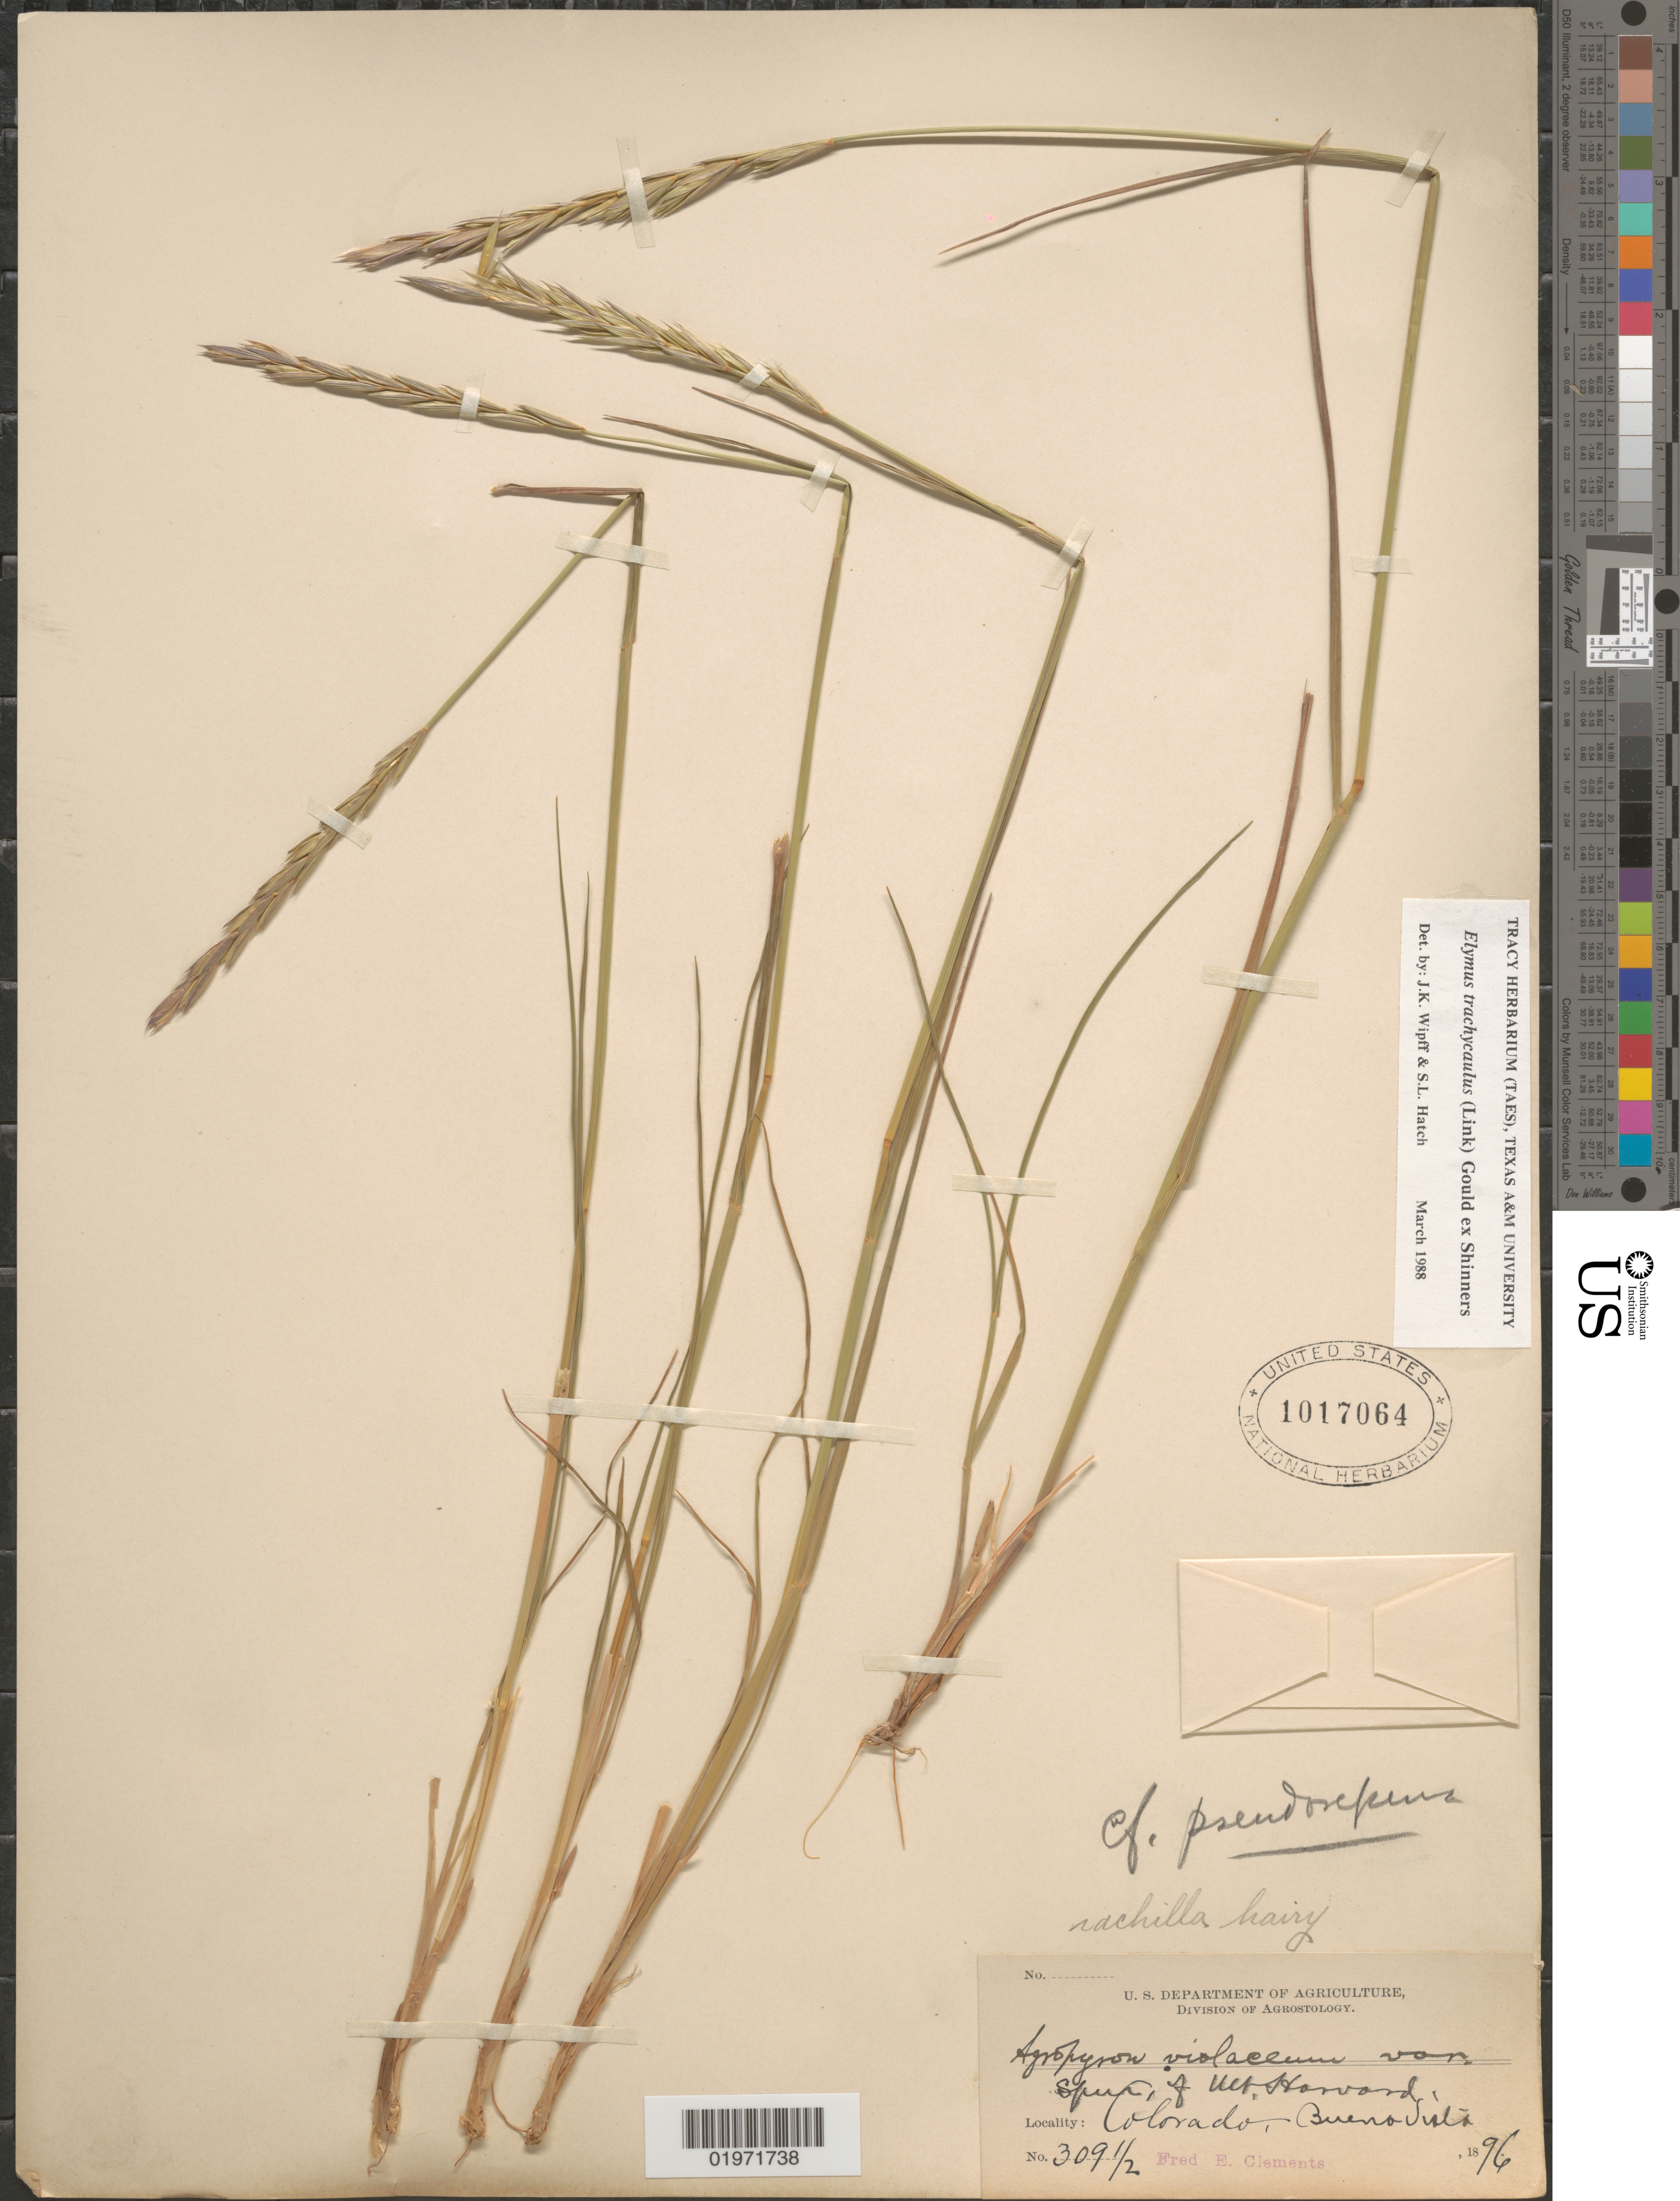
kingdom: Plantae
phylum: Tracheophyta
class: Liliopsida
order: Poales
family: Poaceae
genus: Elymus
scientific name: Elymus trachycaulus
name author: (Link) Gould ex Shinners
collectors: F. E. Clements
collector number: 309½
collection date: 1896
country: United States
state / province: Colorado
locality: Spur of Mt. Harvard, Buena Vista.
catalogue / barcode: US 1017064